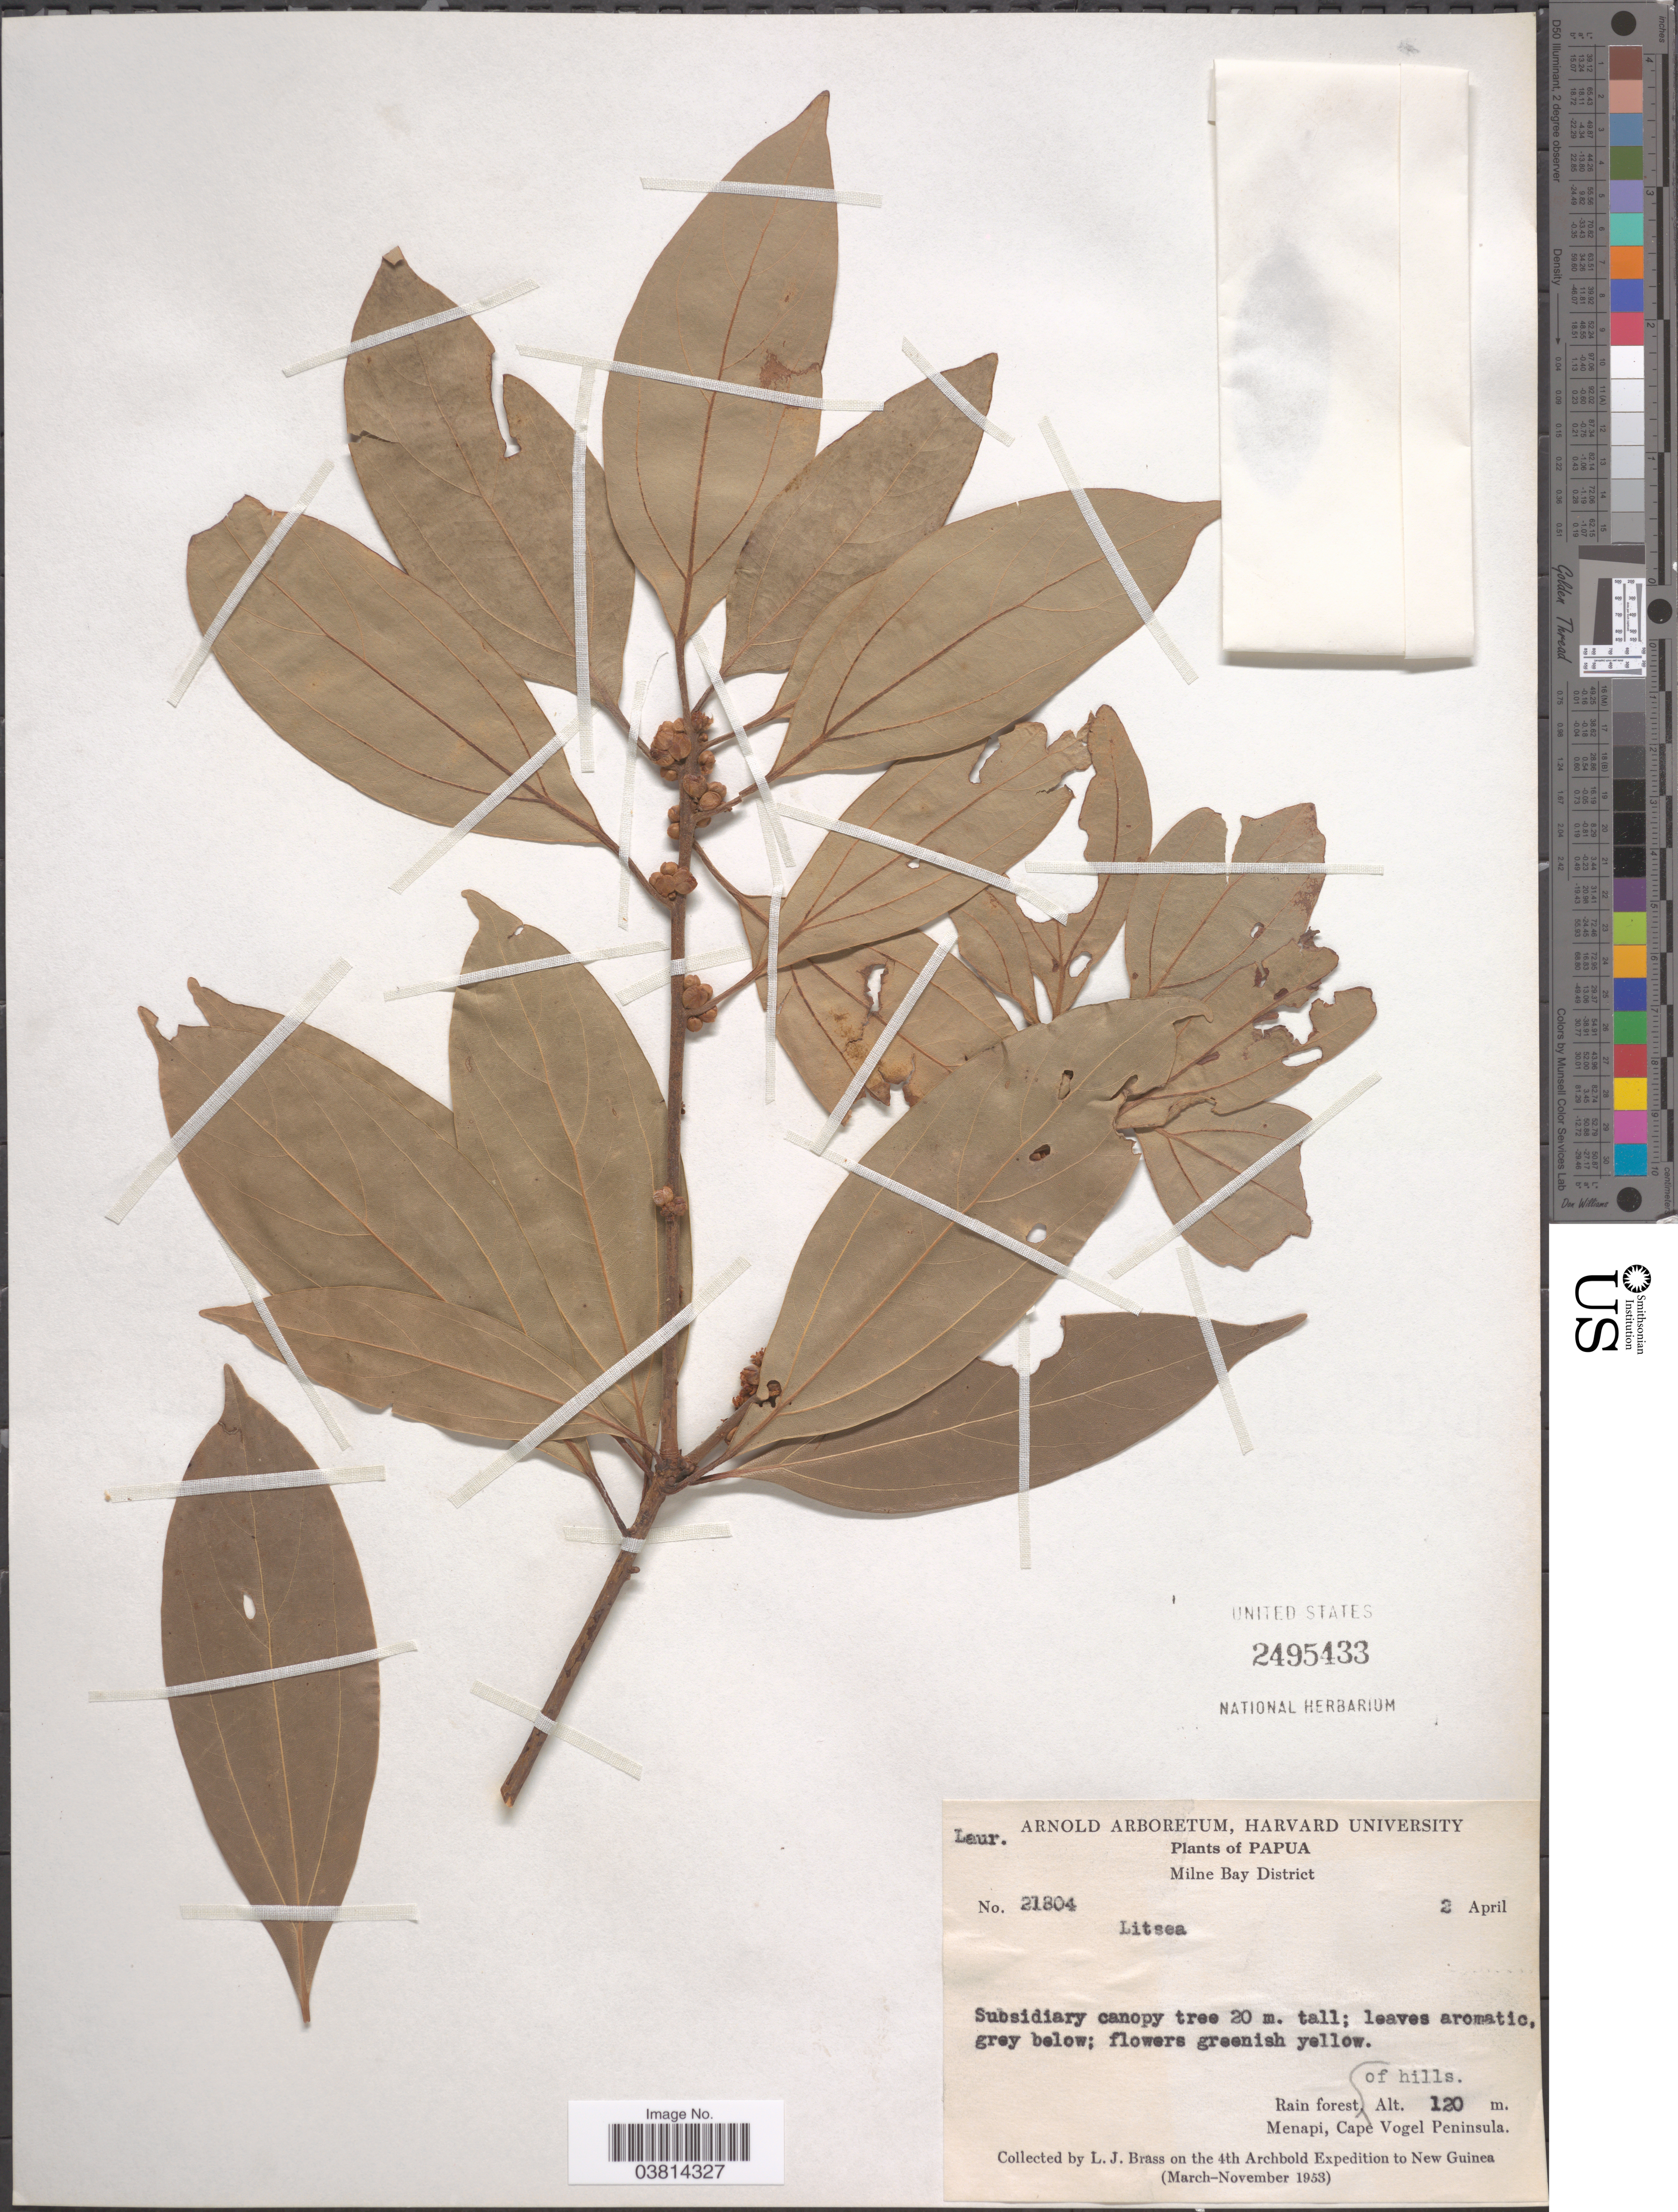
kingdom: Plantae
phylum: Tracheophyta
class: Magnoliopsida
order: Laurales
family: Lauraceae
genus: Litsea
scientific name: Litsea sp.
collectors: L. J. Brass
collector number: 21804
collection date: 1953-04-02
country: Papua New Guinea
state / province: Milne Bay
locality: Papua. Milne Bay District. Menapi, Cape Vogel Peninsula.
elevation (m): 120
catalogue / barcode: US 2495433